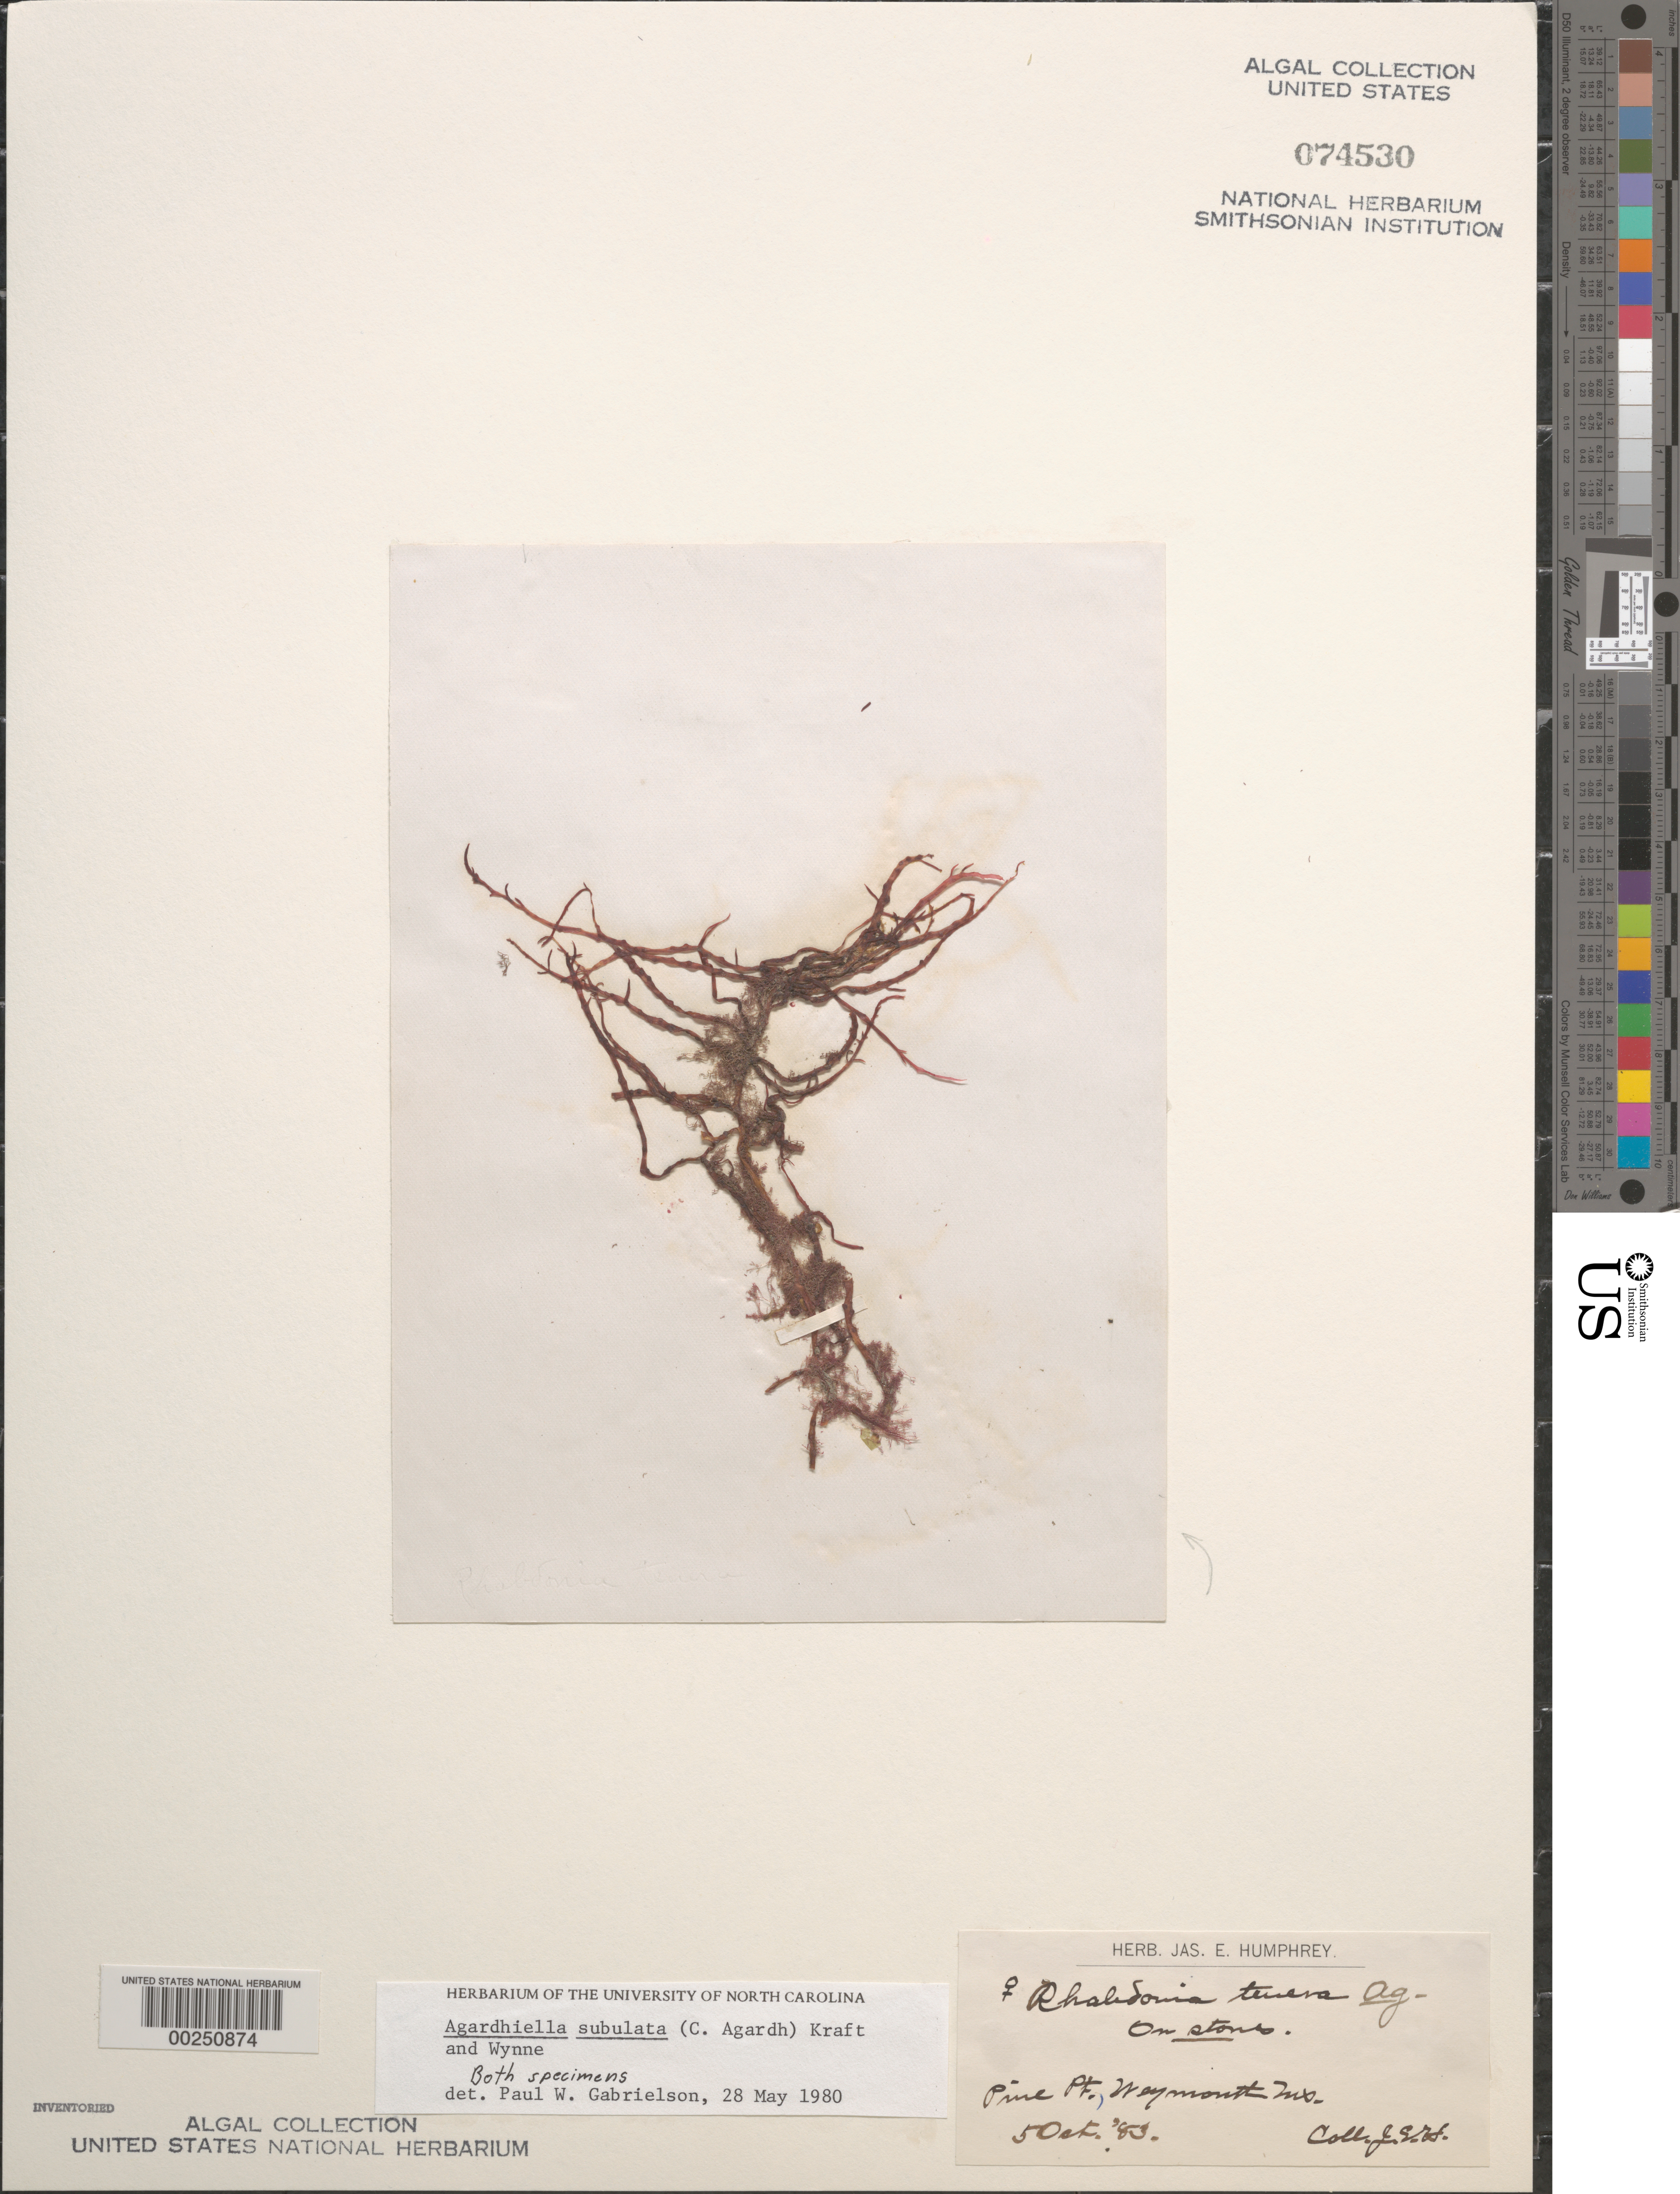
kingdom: Plantae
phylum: Rhodophyta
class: Florideophyceae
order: Gigartinales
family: Solieriaceae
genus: Agardhiella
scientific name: Agardhiella subulata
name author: (C. Agardh) G.T.Kraft & M.J. Wynne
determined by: Gabrielson, P. W.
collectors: J. Humphrey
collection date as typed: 05 Oct 1883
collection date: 1883-10-05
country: United States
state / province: Massachusetts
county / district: Norfolk County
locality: Pine Point, Weymouth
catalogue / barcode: US 74530